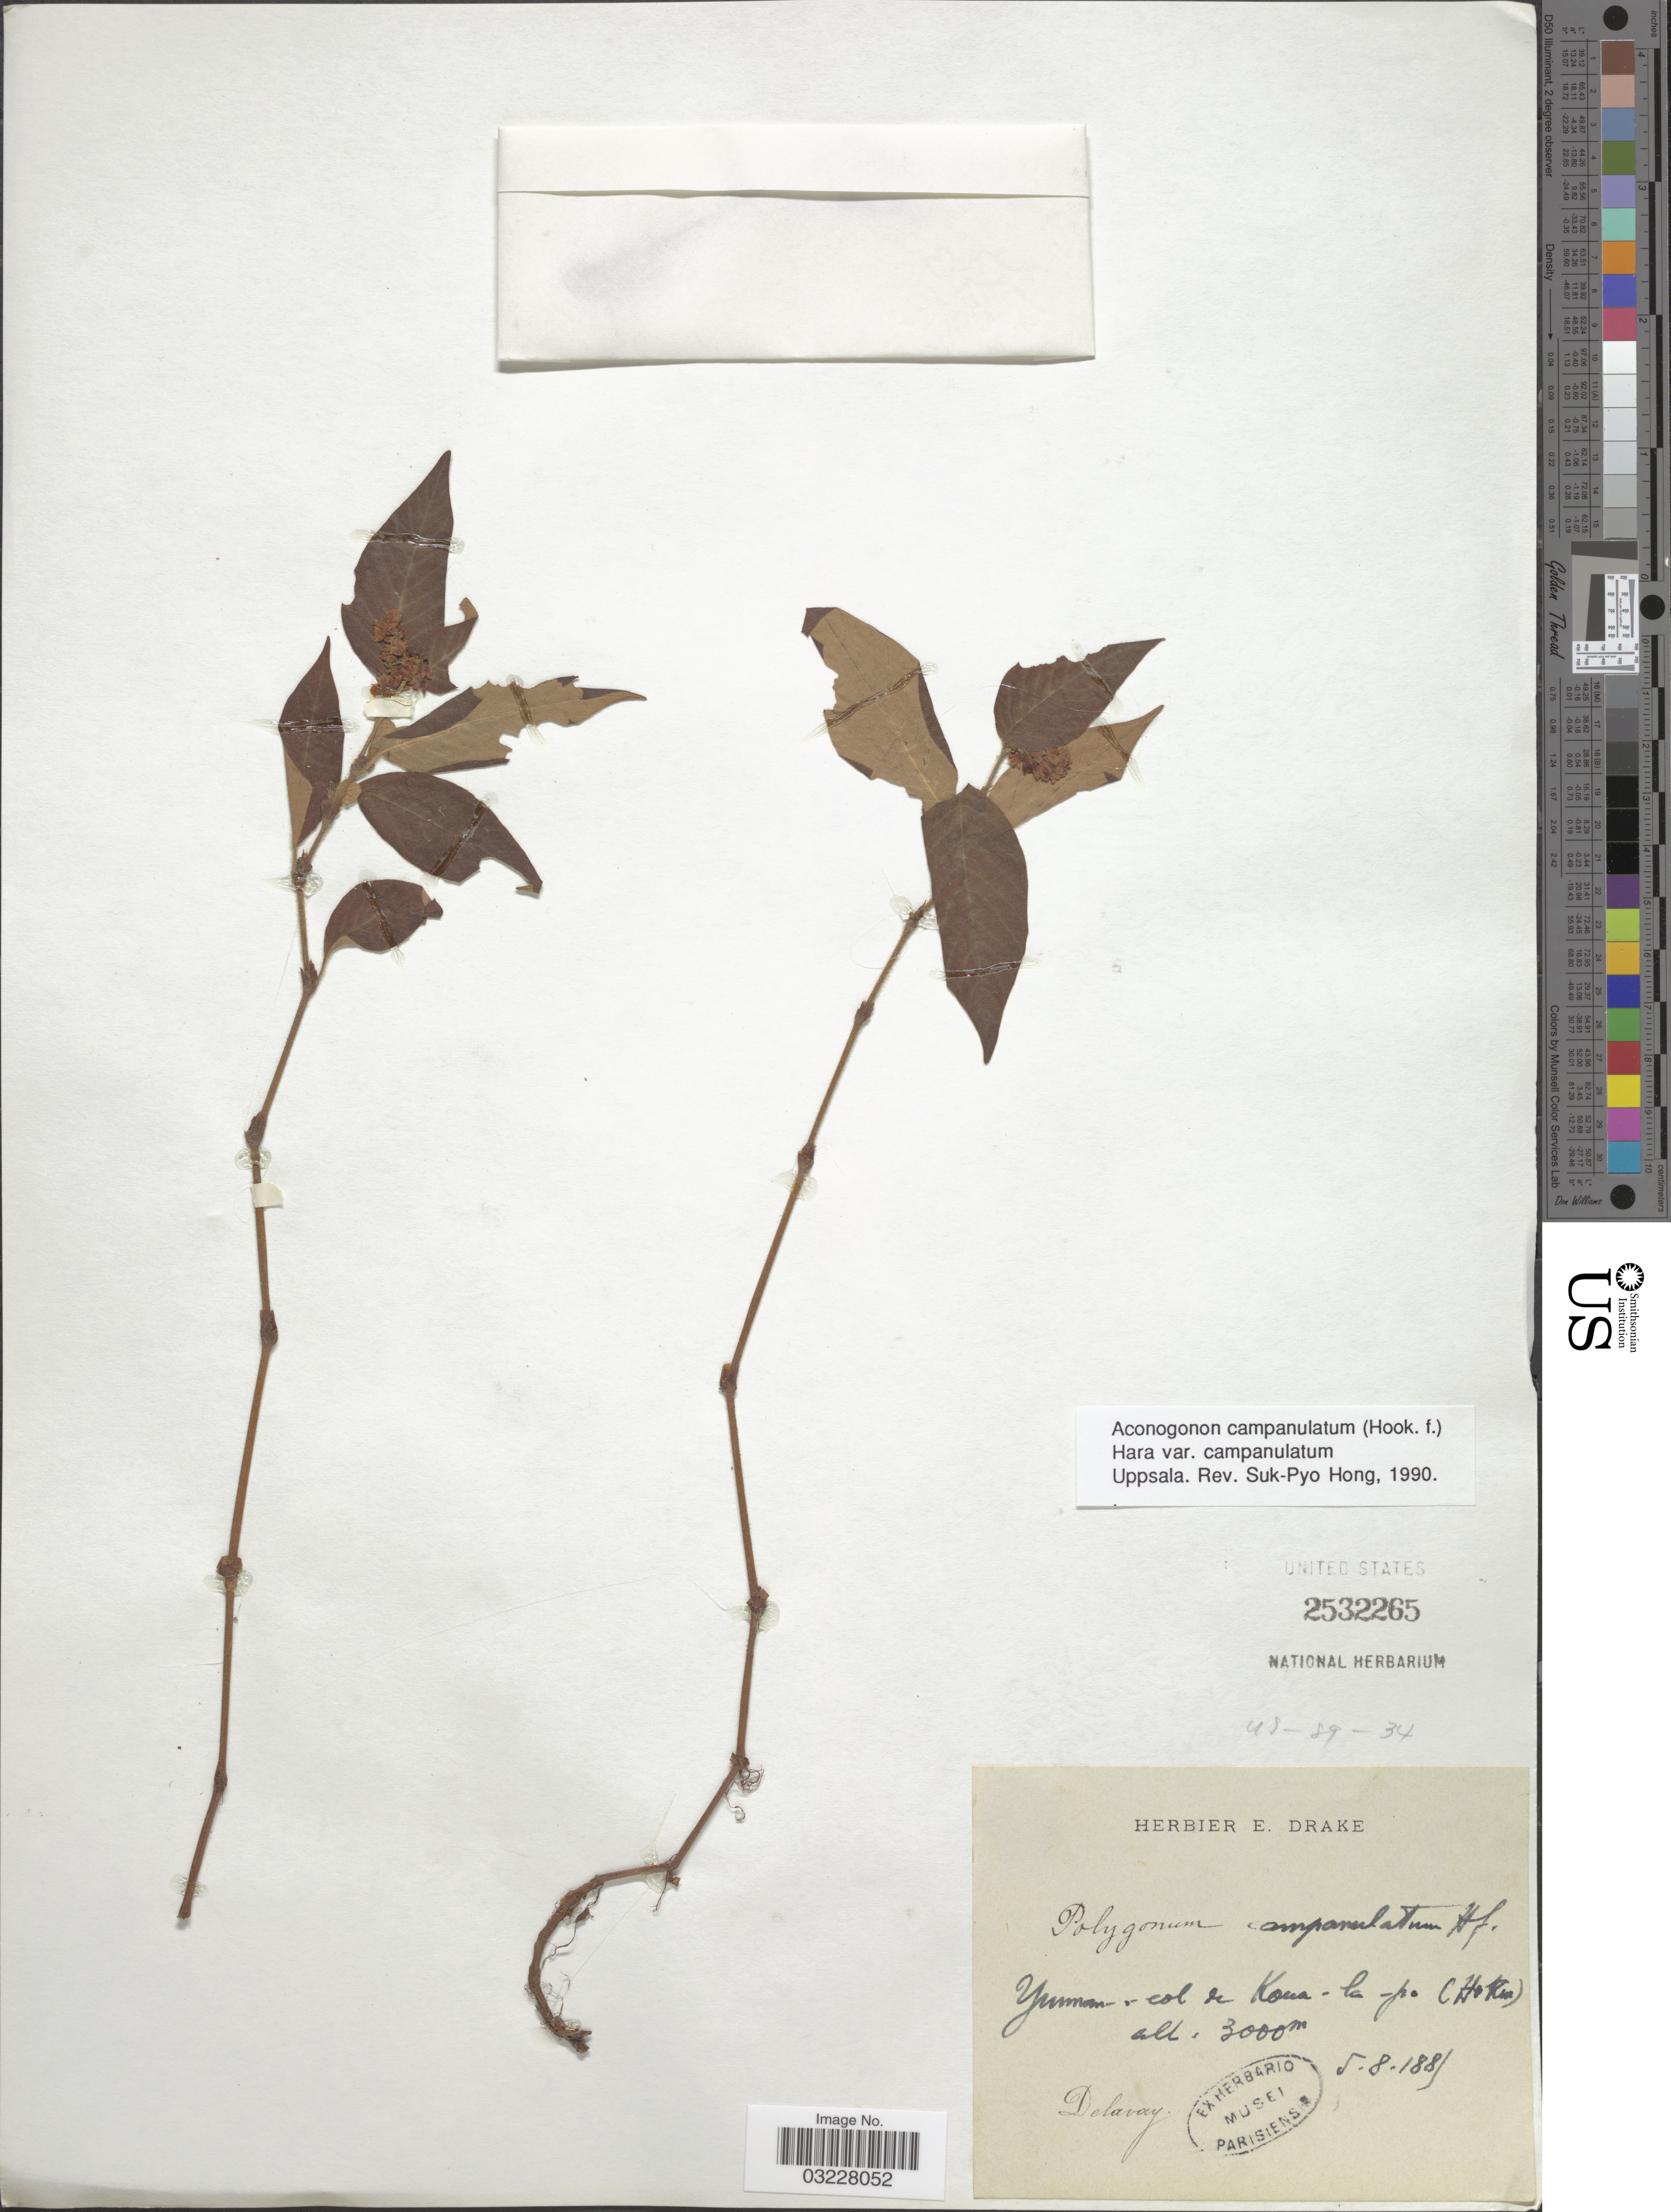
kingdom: Plantae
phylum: Tracheophyta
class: Magnoliopsida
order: Caryophyllales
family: Polygonaceae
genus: Koenigia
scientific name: Koenigia campanulata var. campanulata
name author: (Hook. f.) T.M. Schust. & Reveal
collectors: Delavay, --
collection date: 1885-08-05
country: China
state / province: Yunnan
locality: Koua-la-po (Hotku). [interpreted]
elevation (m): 3000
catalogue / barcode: US 2532265